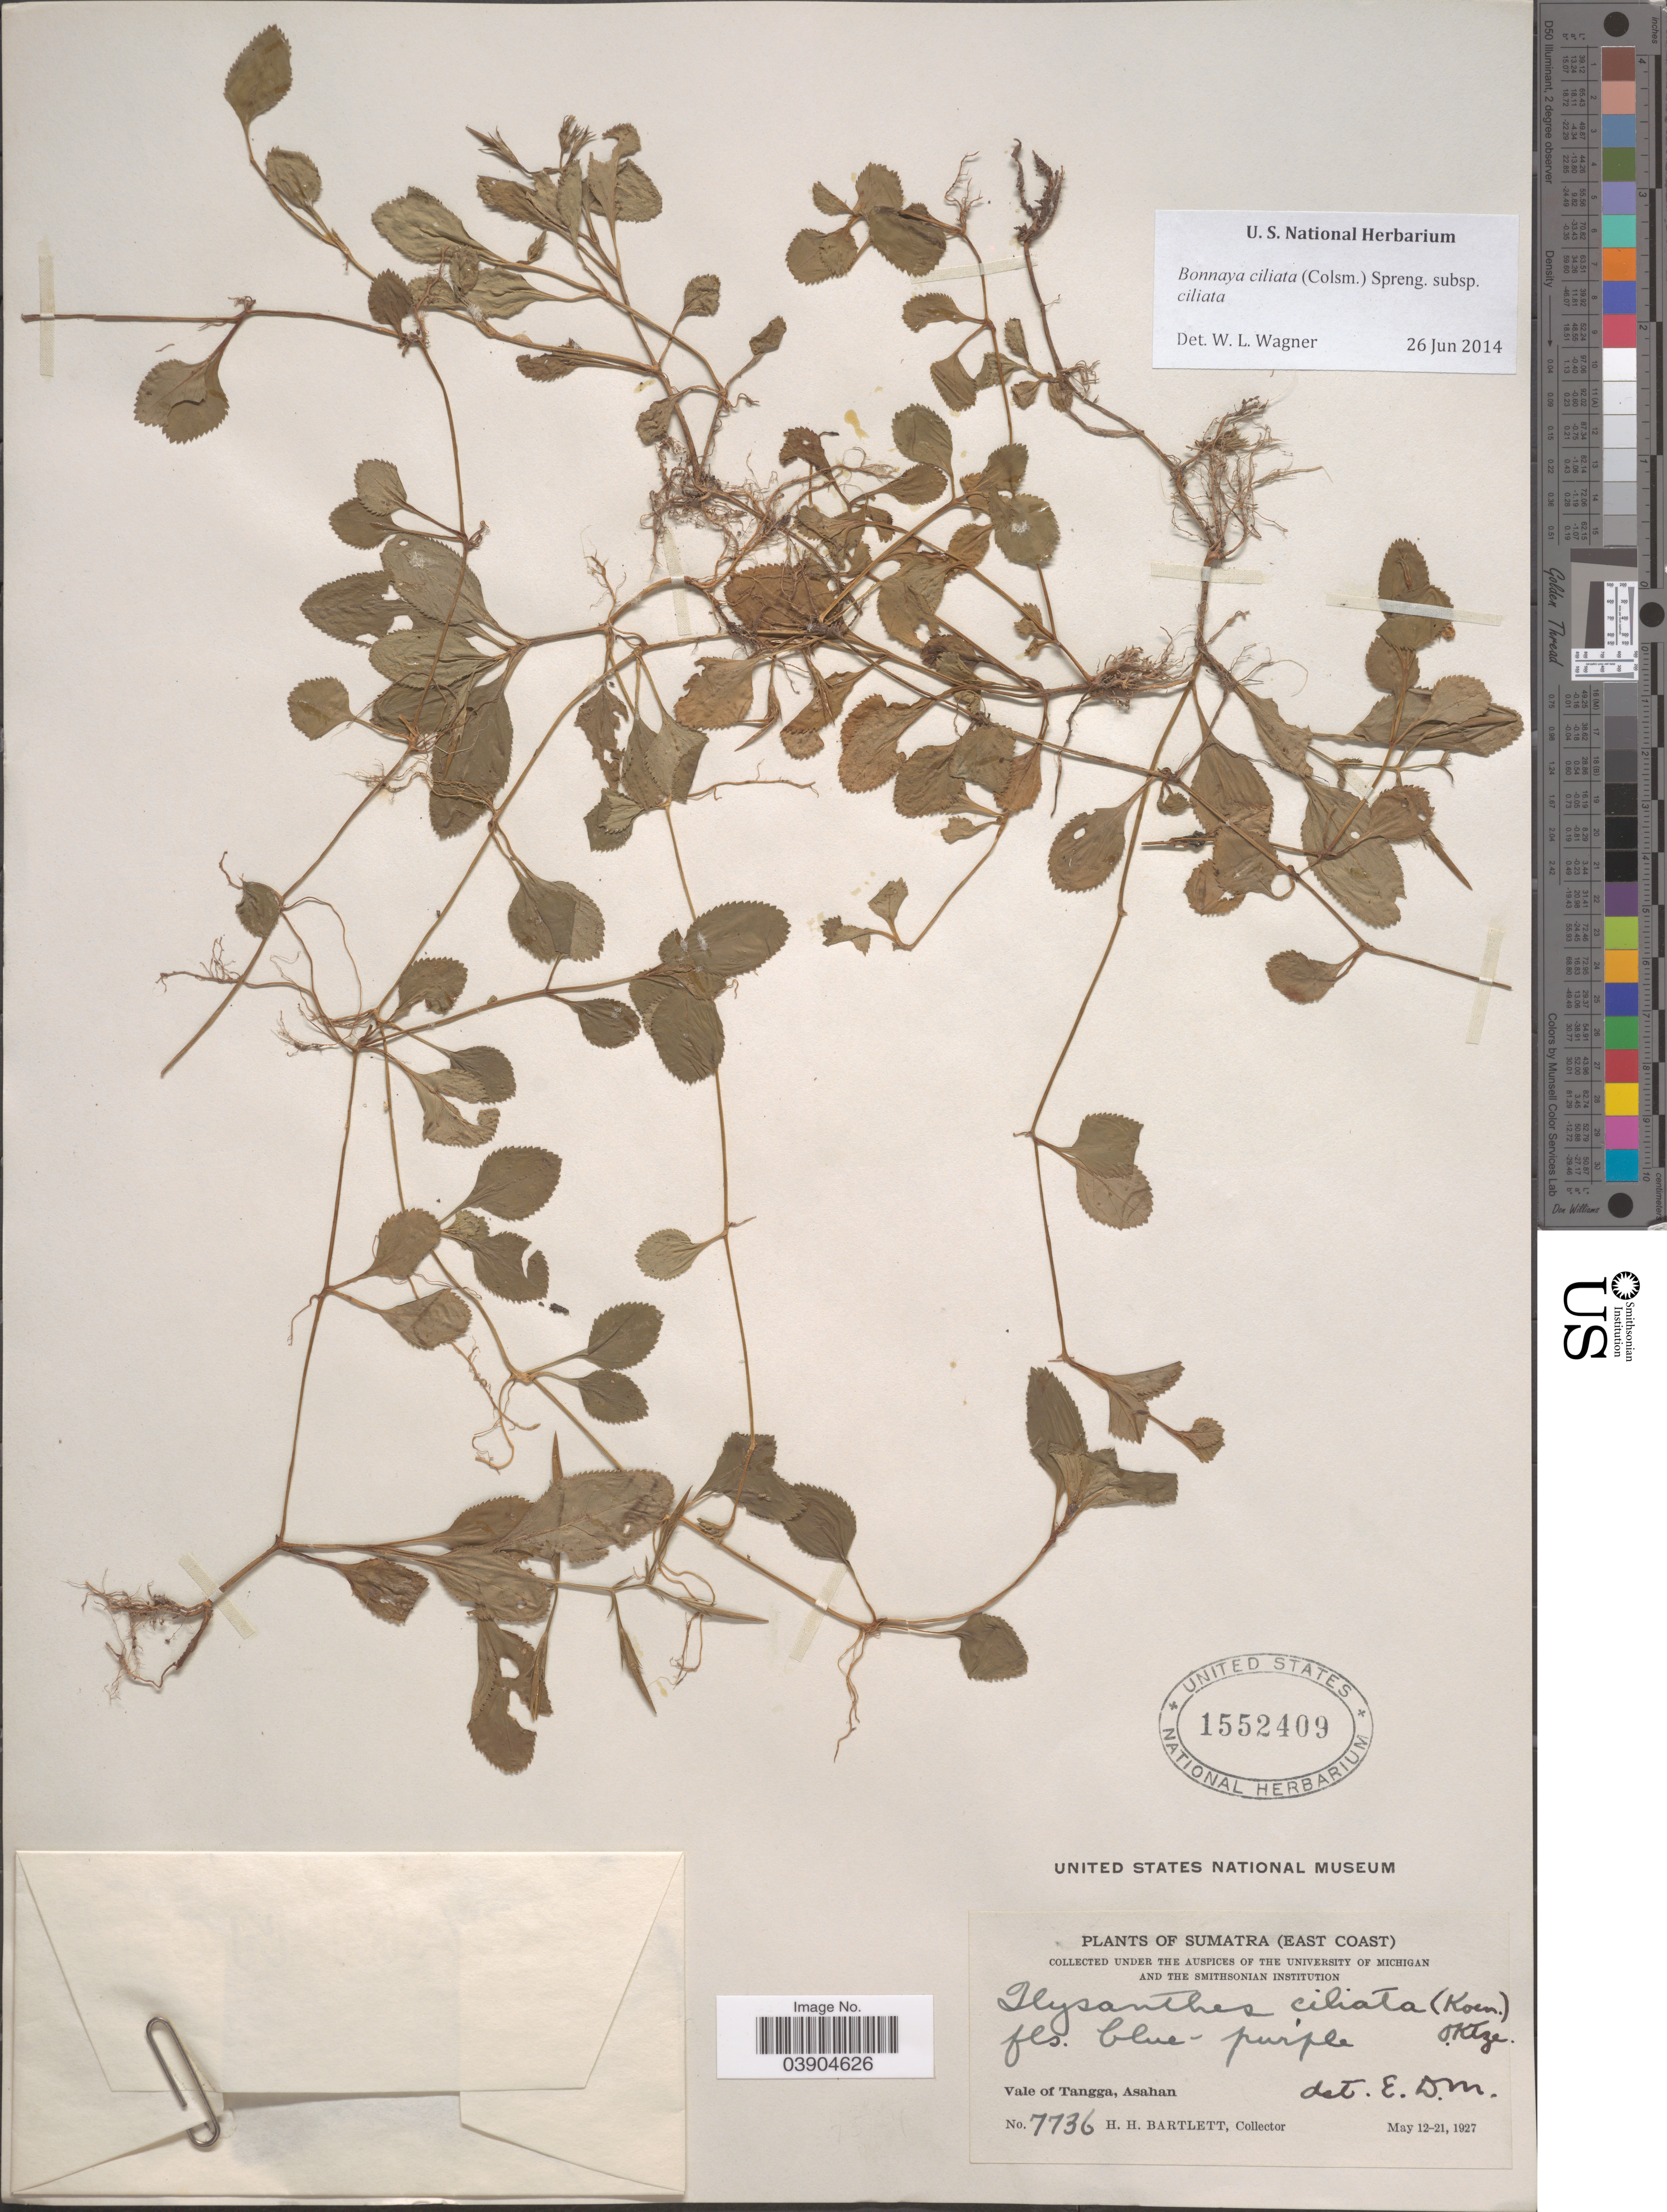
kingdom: Plantae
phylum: Tracheophyta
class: Magnoliopsida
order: Lamiales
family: Linderniaceae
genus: Lindernia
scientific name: Lindernia ciliata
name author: (Colsm.) Pennell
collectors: H. H. Bartlett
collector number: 7736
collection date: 1927-05-12/1927-05-21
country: Indonesia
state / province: Sumatra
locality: (East Coast). Vale of Tangga, Asahan.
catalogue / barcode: US 1552409